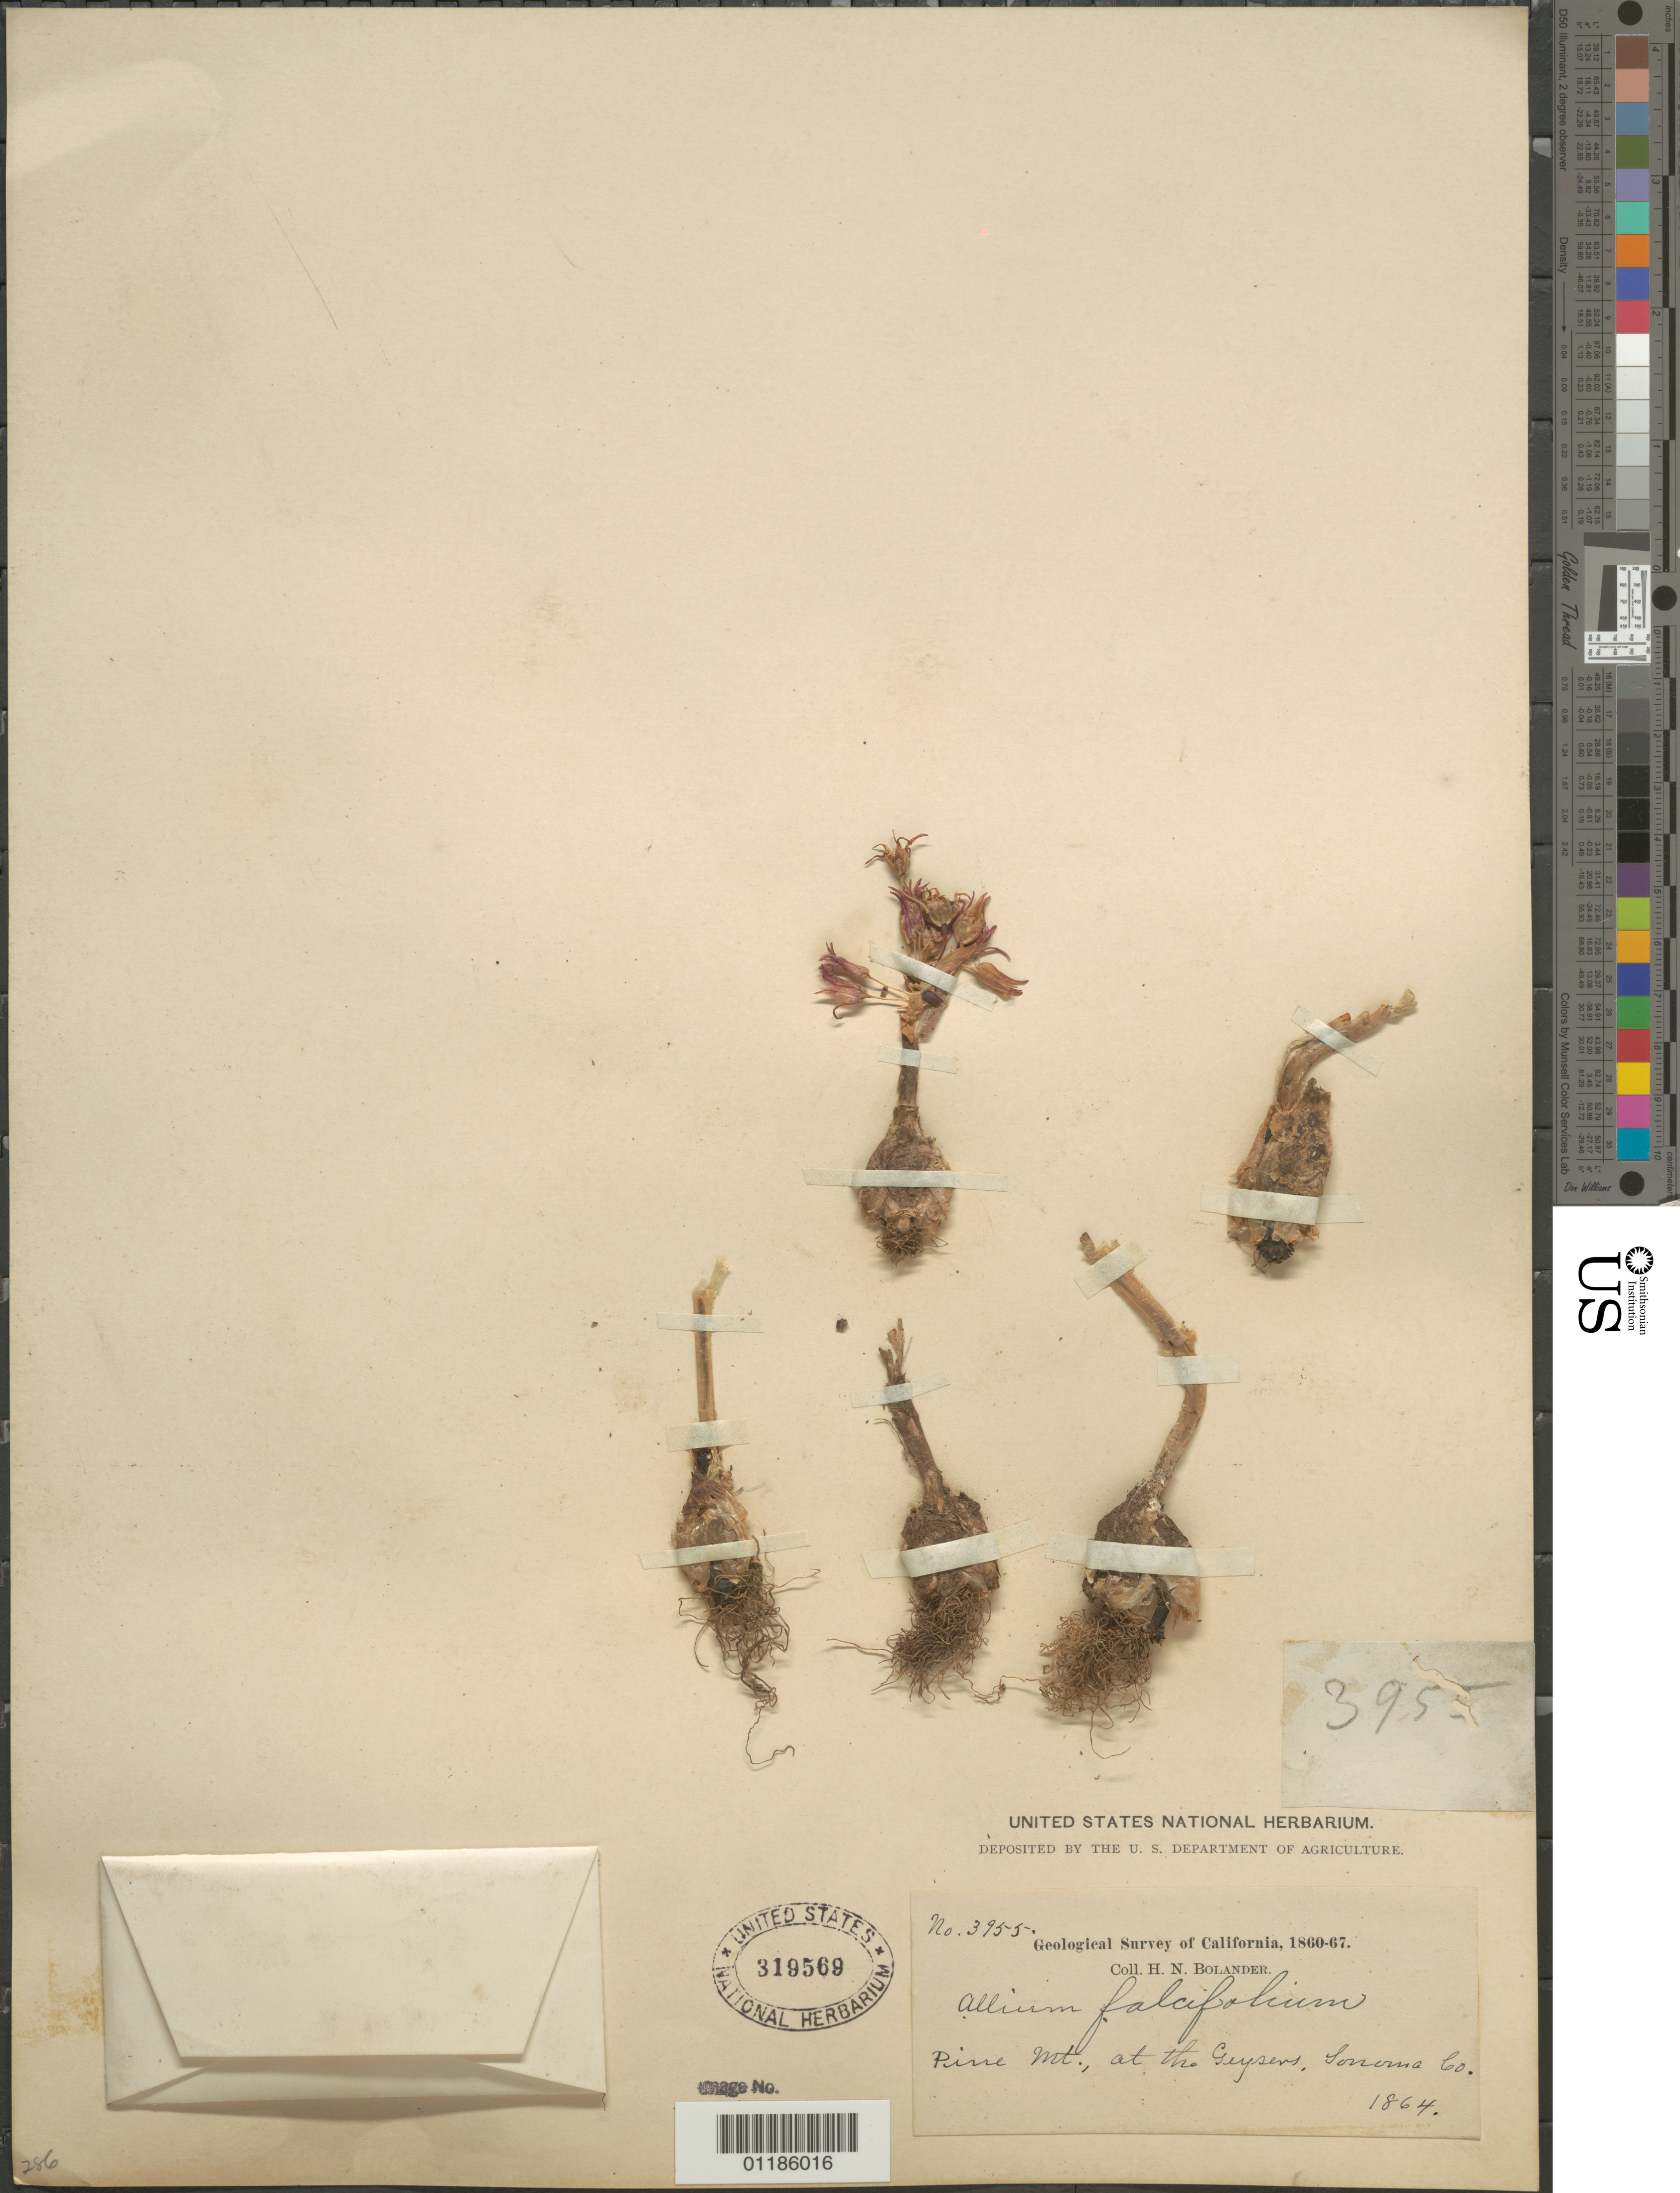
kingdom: Plantae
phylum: Tracheophyta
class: Liliopsida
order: Asparagales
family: Amaryllidaceae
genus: Allium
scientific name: Allium falcifolium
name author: Hook. & Arn.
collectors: H. Bolander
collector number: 3955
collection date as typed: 1864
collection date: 1864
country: United States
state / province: California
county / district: Sonoma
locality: Pine Mt., at the Geysers.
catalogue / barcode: US 319569